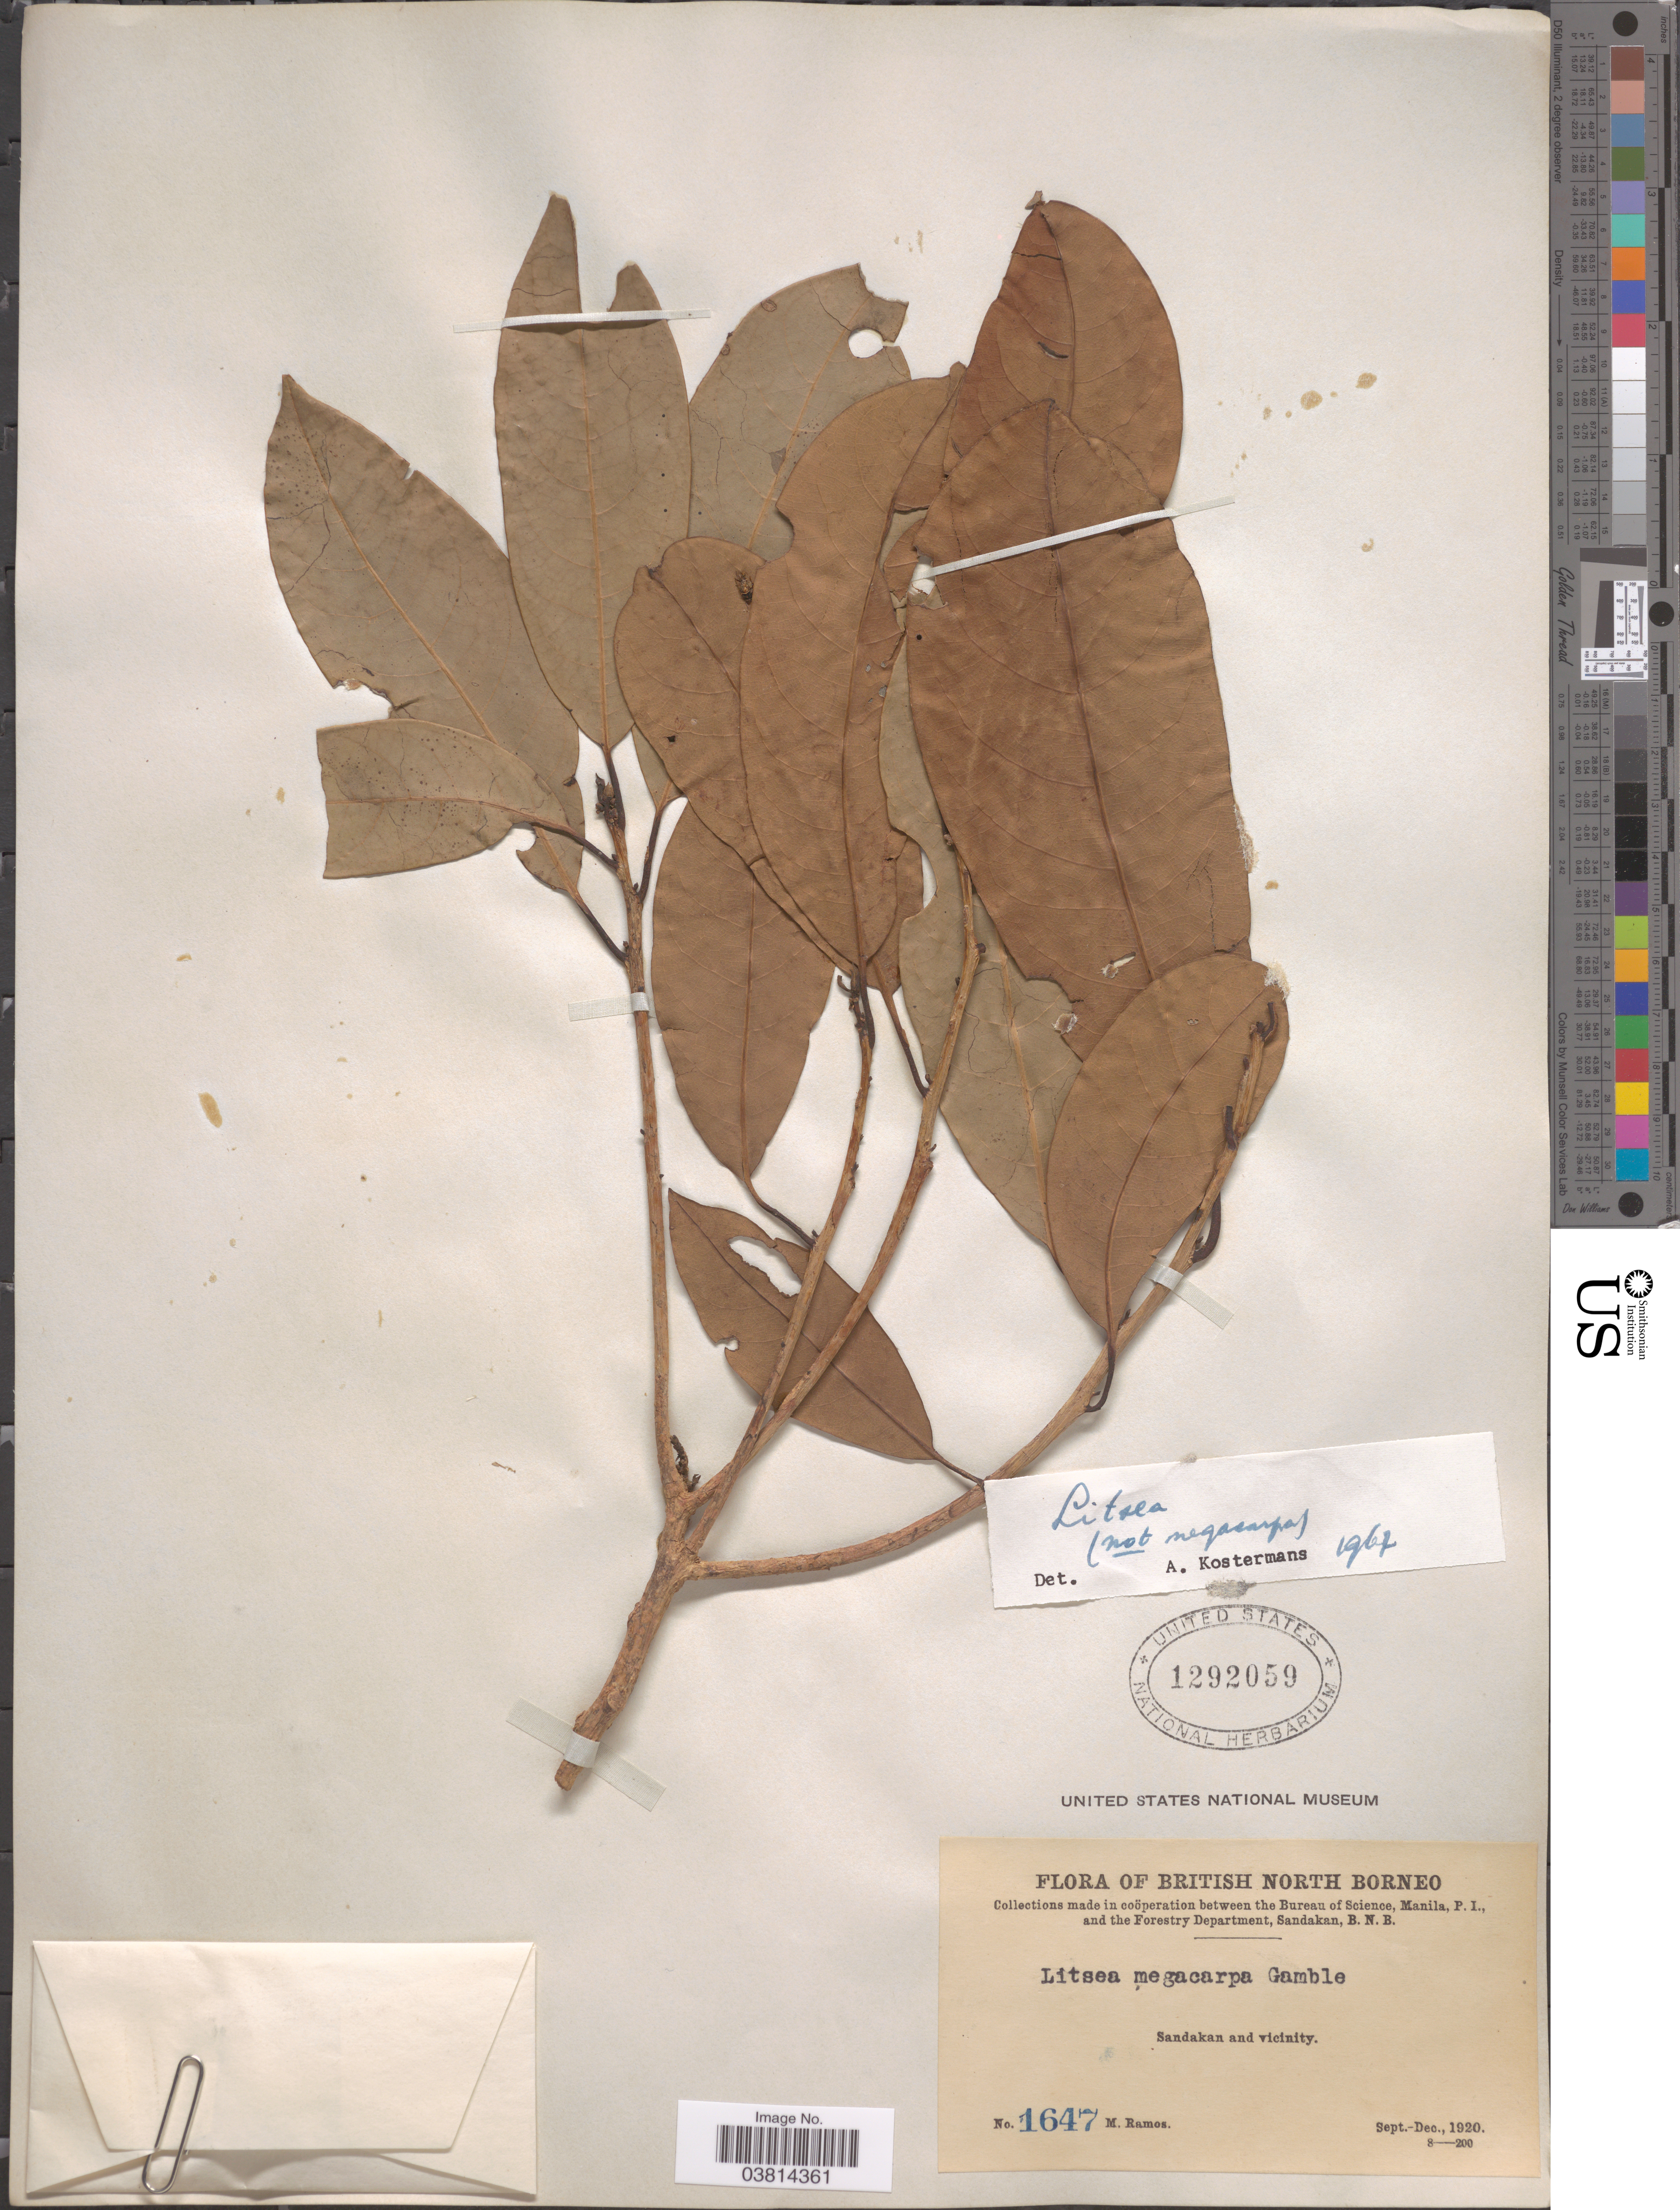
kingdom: Plantae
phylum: Tracheophyta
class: Magnoliopsida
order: Laurales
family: Lauraceae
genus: Litsea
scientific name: Litsea sp.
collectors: M. Ramos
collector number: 1647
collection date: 1920-09/1920-12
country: Malaysia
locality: British North Borneo. Sandakan and vicinity.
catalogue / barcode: US 1292059